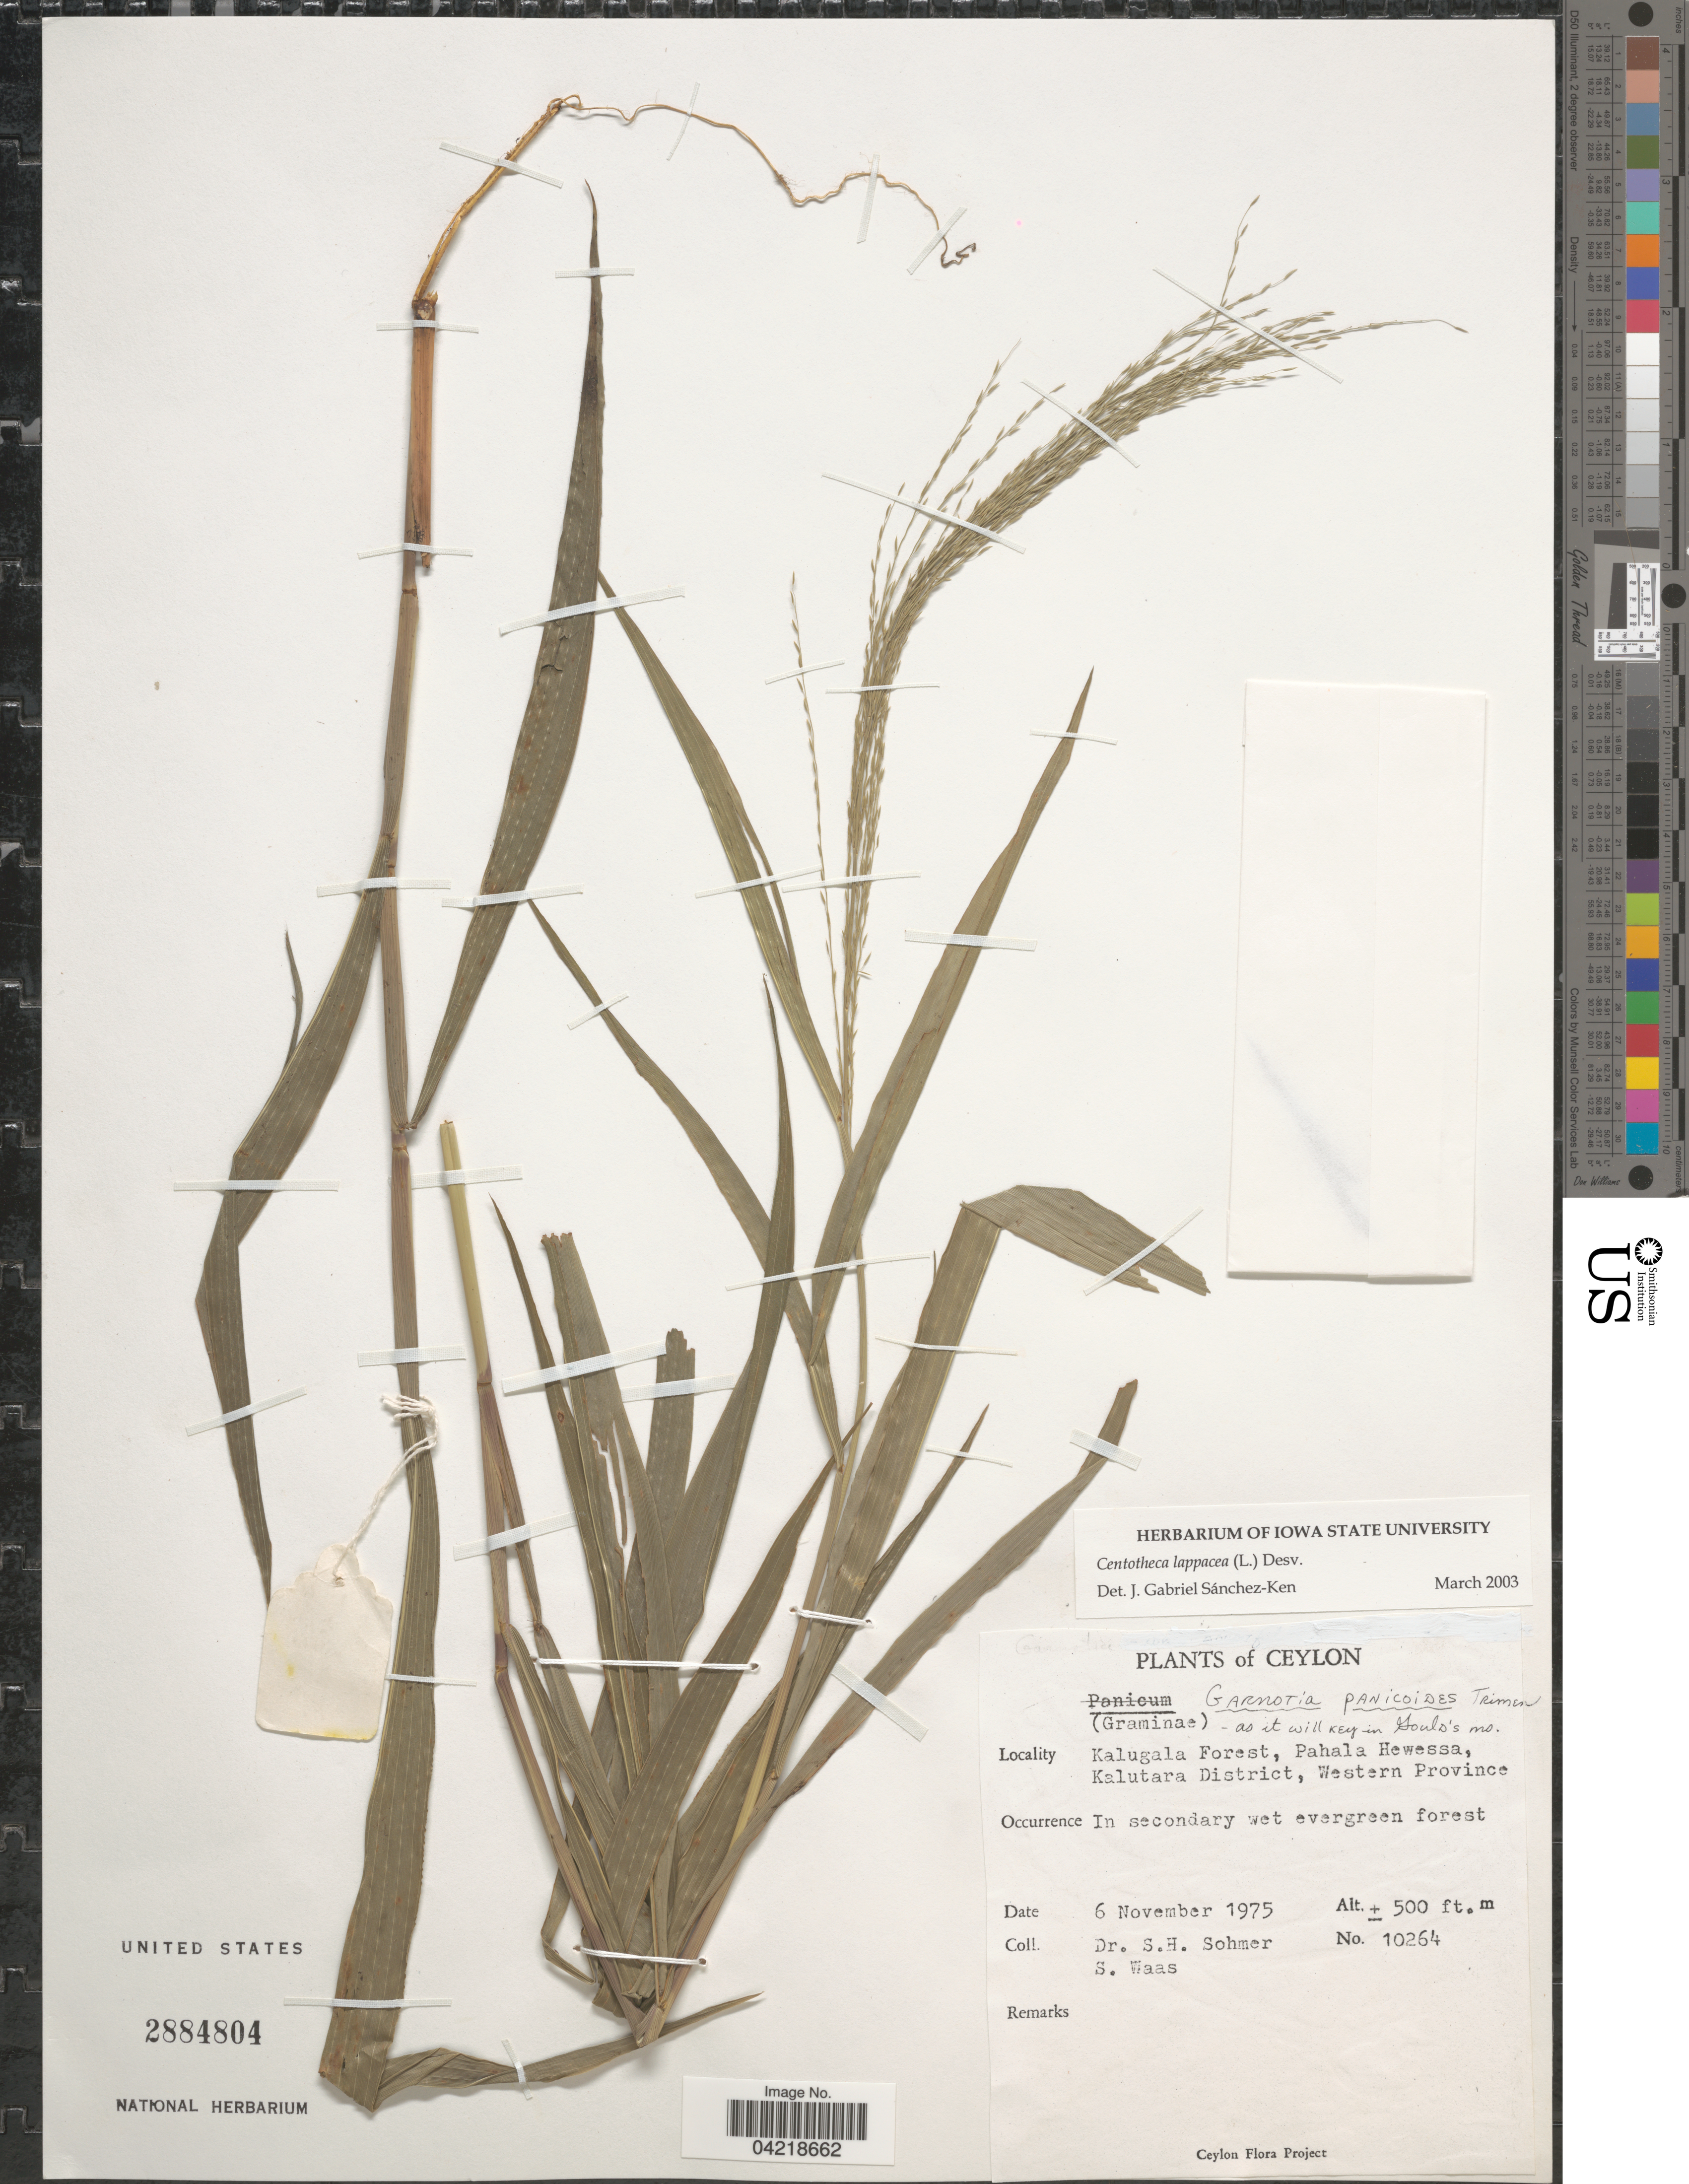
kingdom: Plantae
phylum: Tracheophyta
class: Liliopsida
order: Poales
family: Poaceae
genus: Centotheca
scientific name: Centotheca lappacea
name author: (L.) Desv.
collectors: S. H. Sohmer & S. Waas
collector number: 10264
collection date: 1975-11-06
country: Sri Lanka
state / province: Western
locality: Ceylon. Kalugala Forest, Pahala Hewessa, Kalutara District.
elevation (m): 152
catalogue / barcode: US 2884804